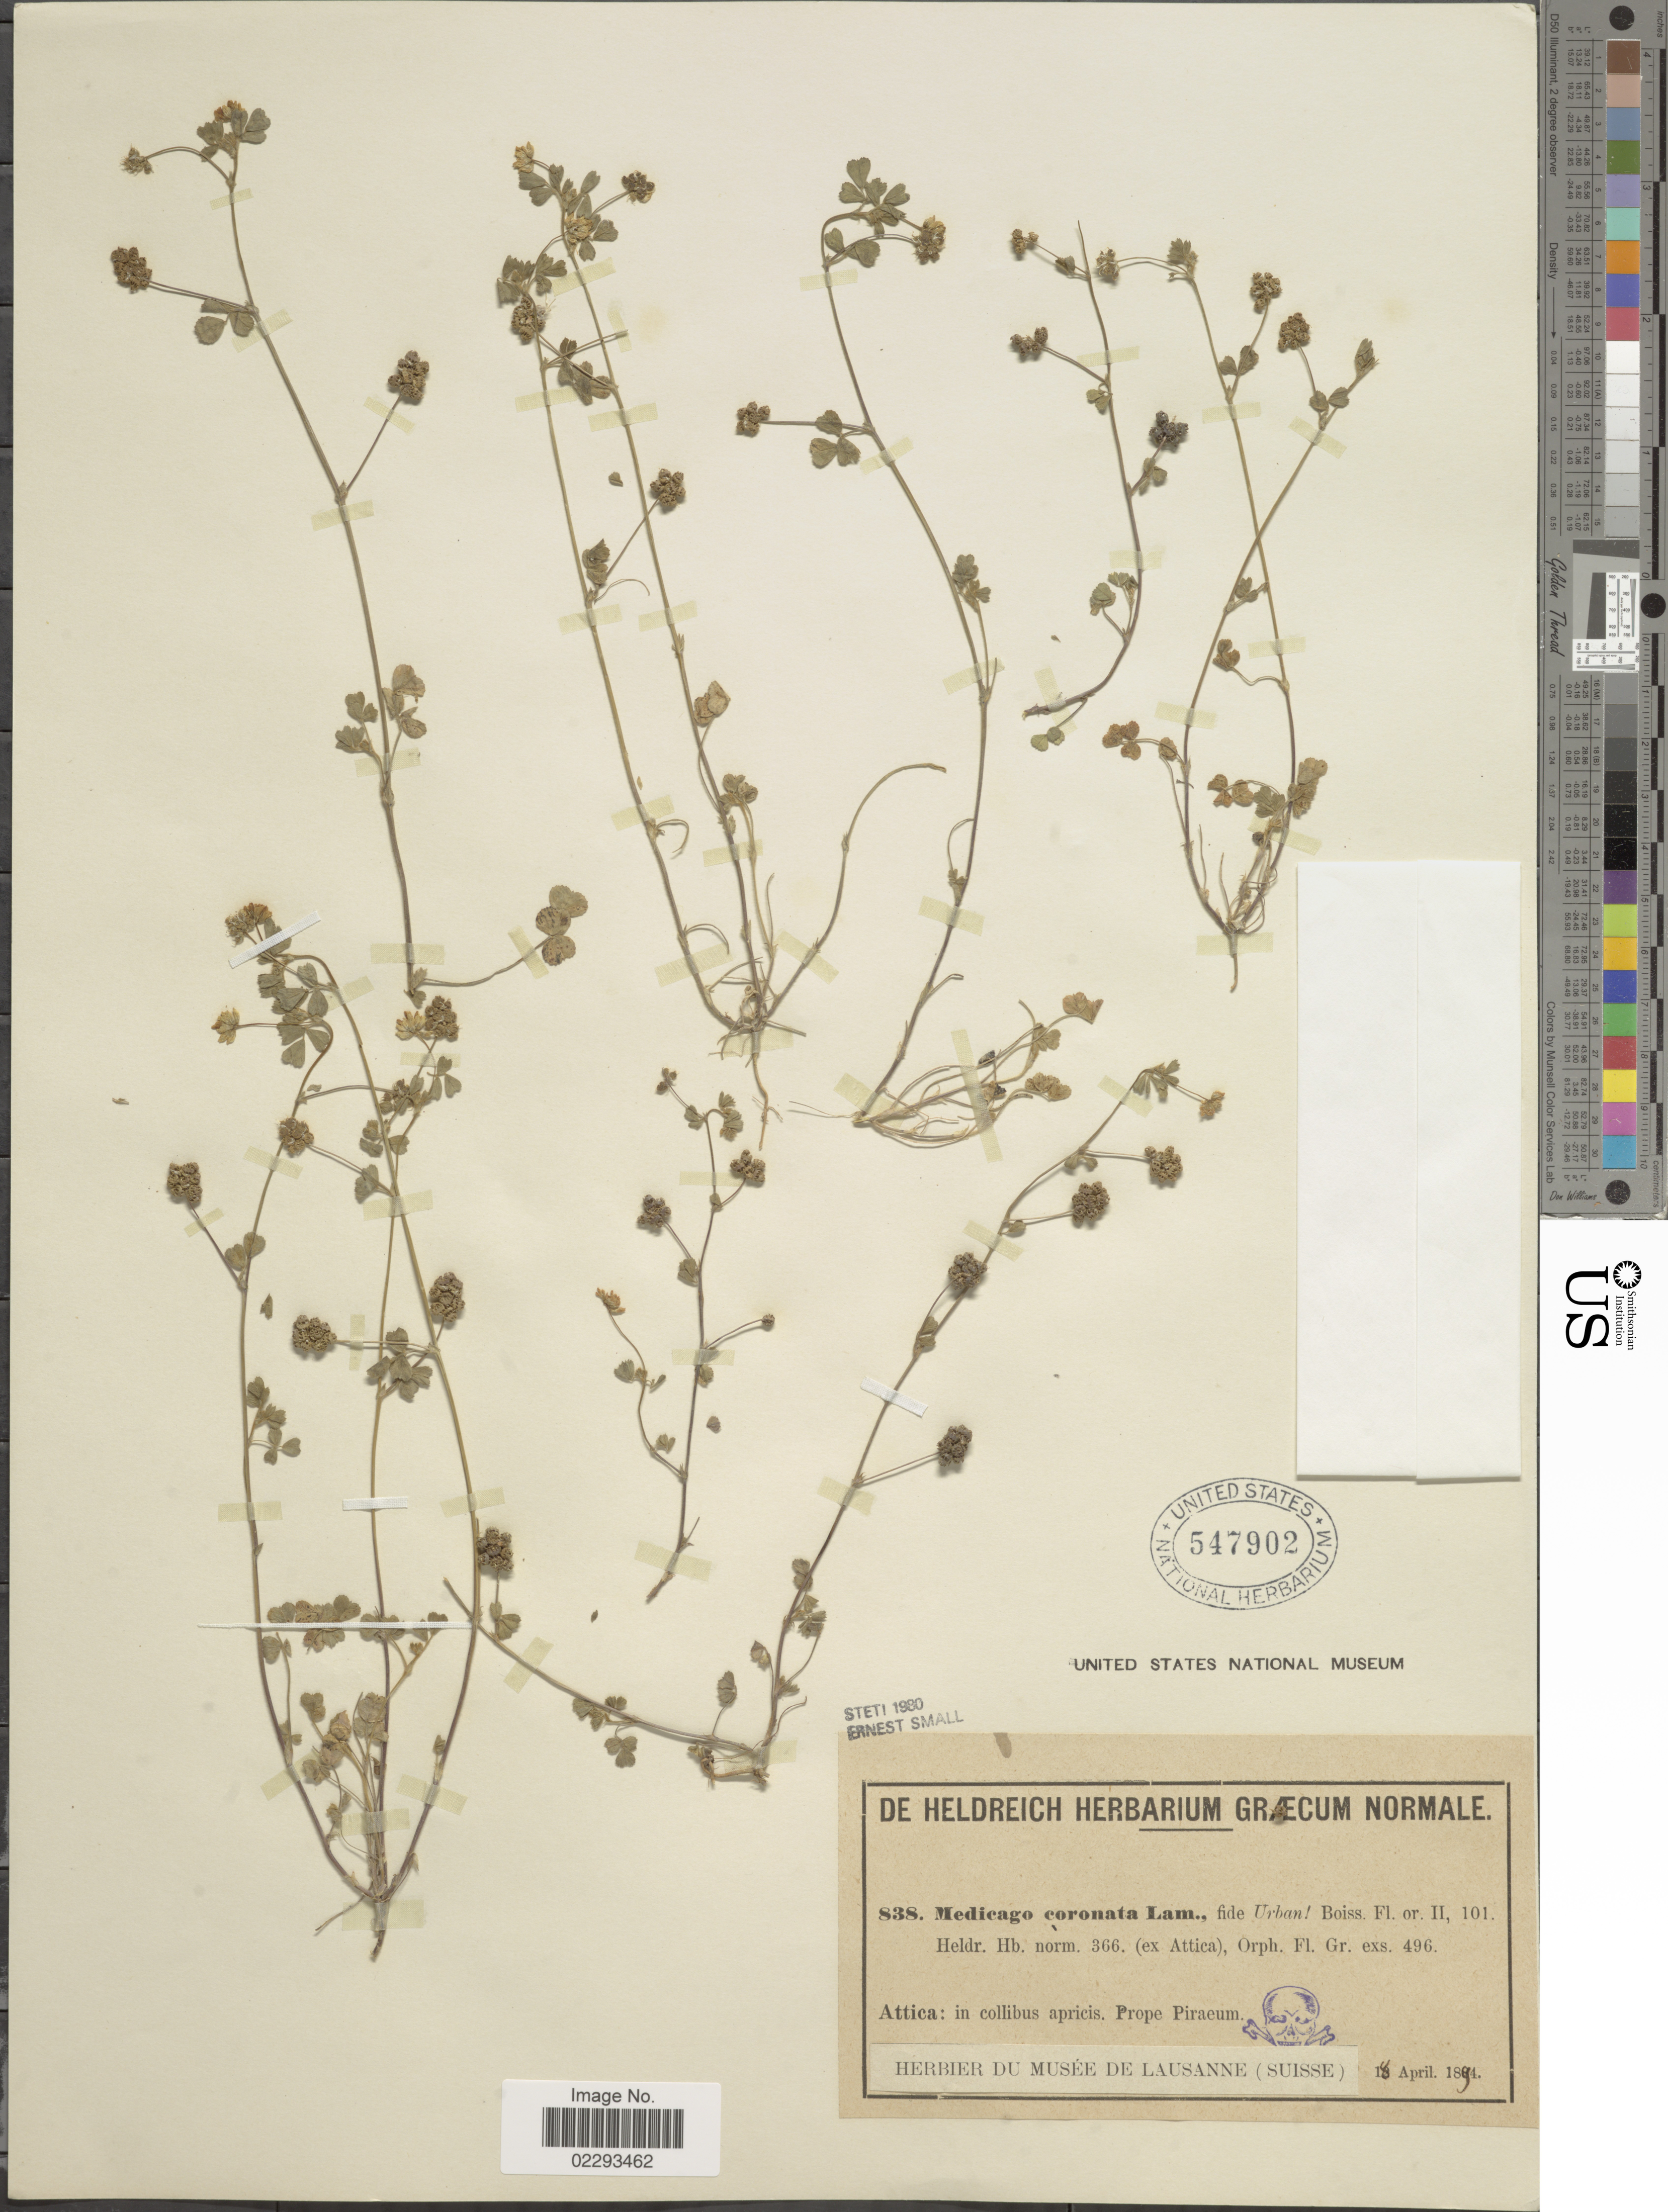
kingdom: Plantae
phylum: Tracheophyta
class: Magnoliopsida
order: Fabales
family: Fabaceae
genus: Medicago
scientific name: Medicago coronata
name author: (L.) Bartal.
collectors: Ex herb. Musee de Lausanne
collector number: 838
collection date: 1894-04-14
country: Greece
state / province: Attica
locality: In collibus apricis, prope Piraeum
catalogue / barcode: US 547902